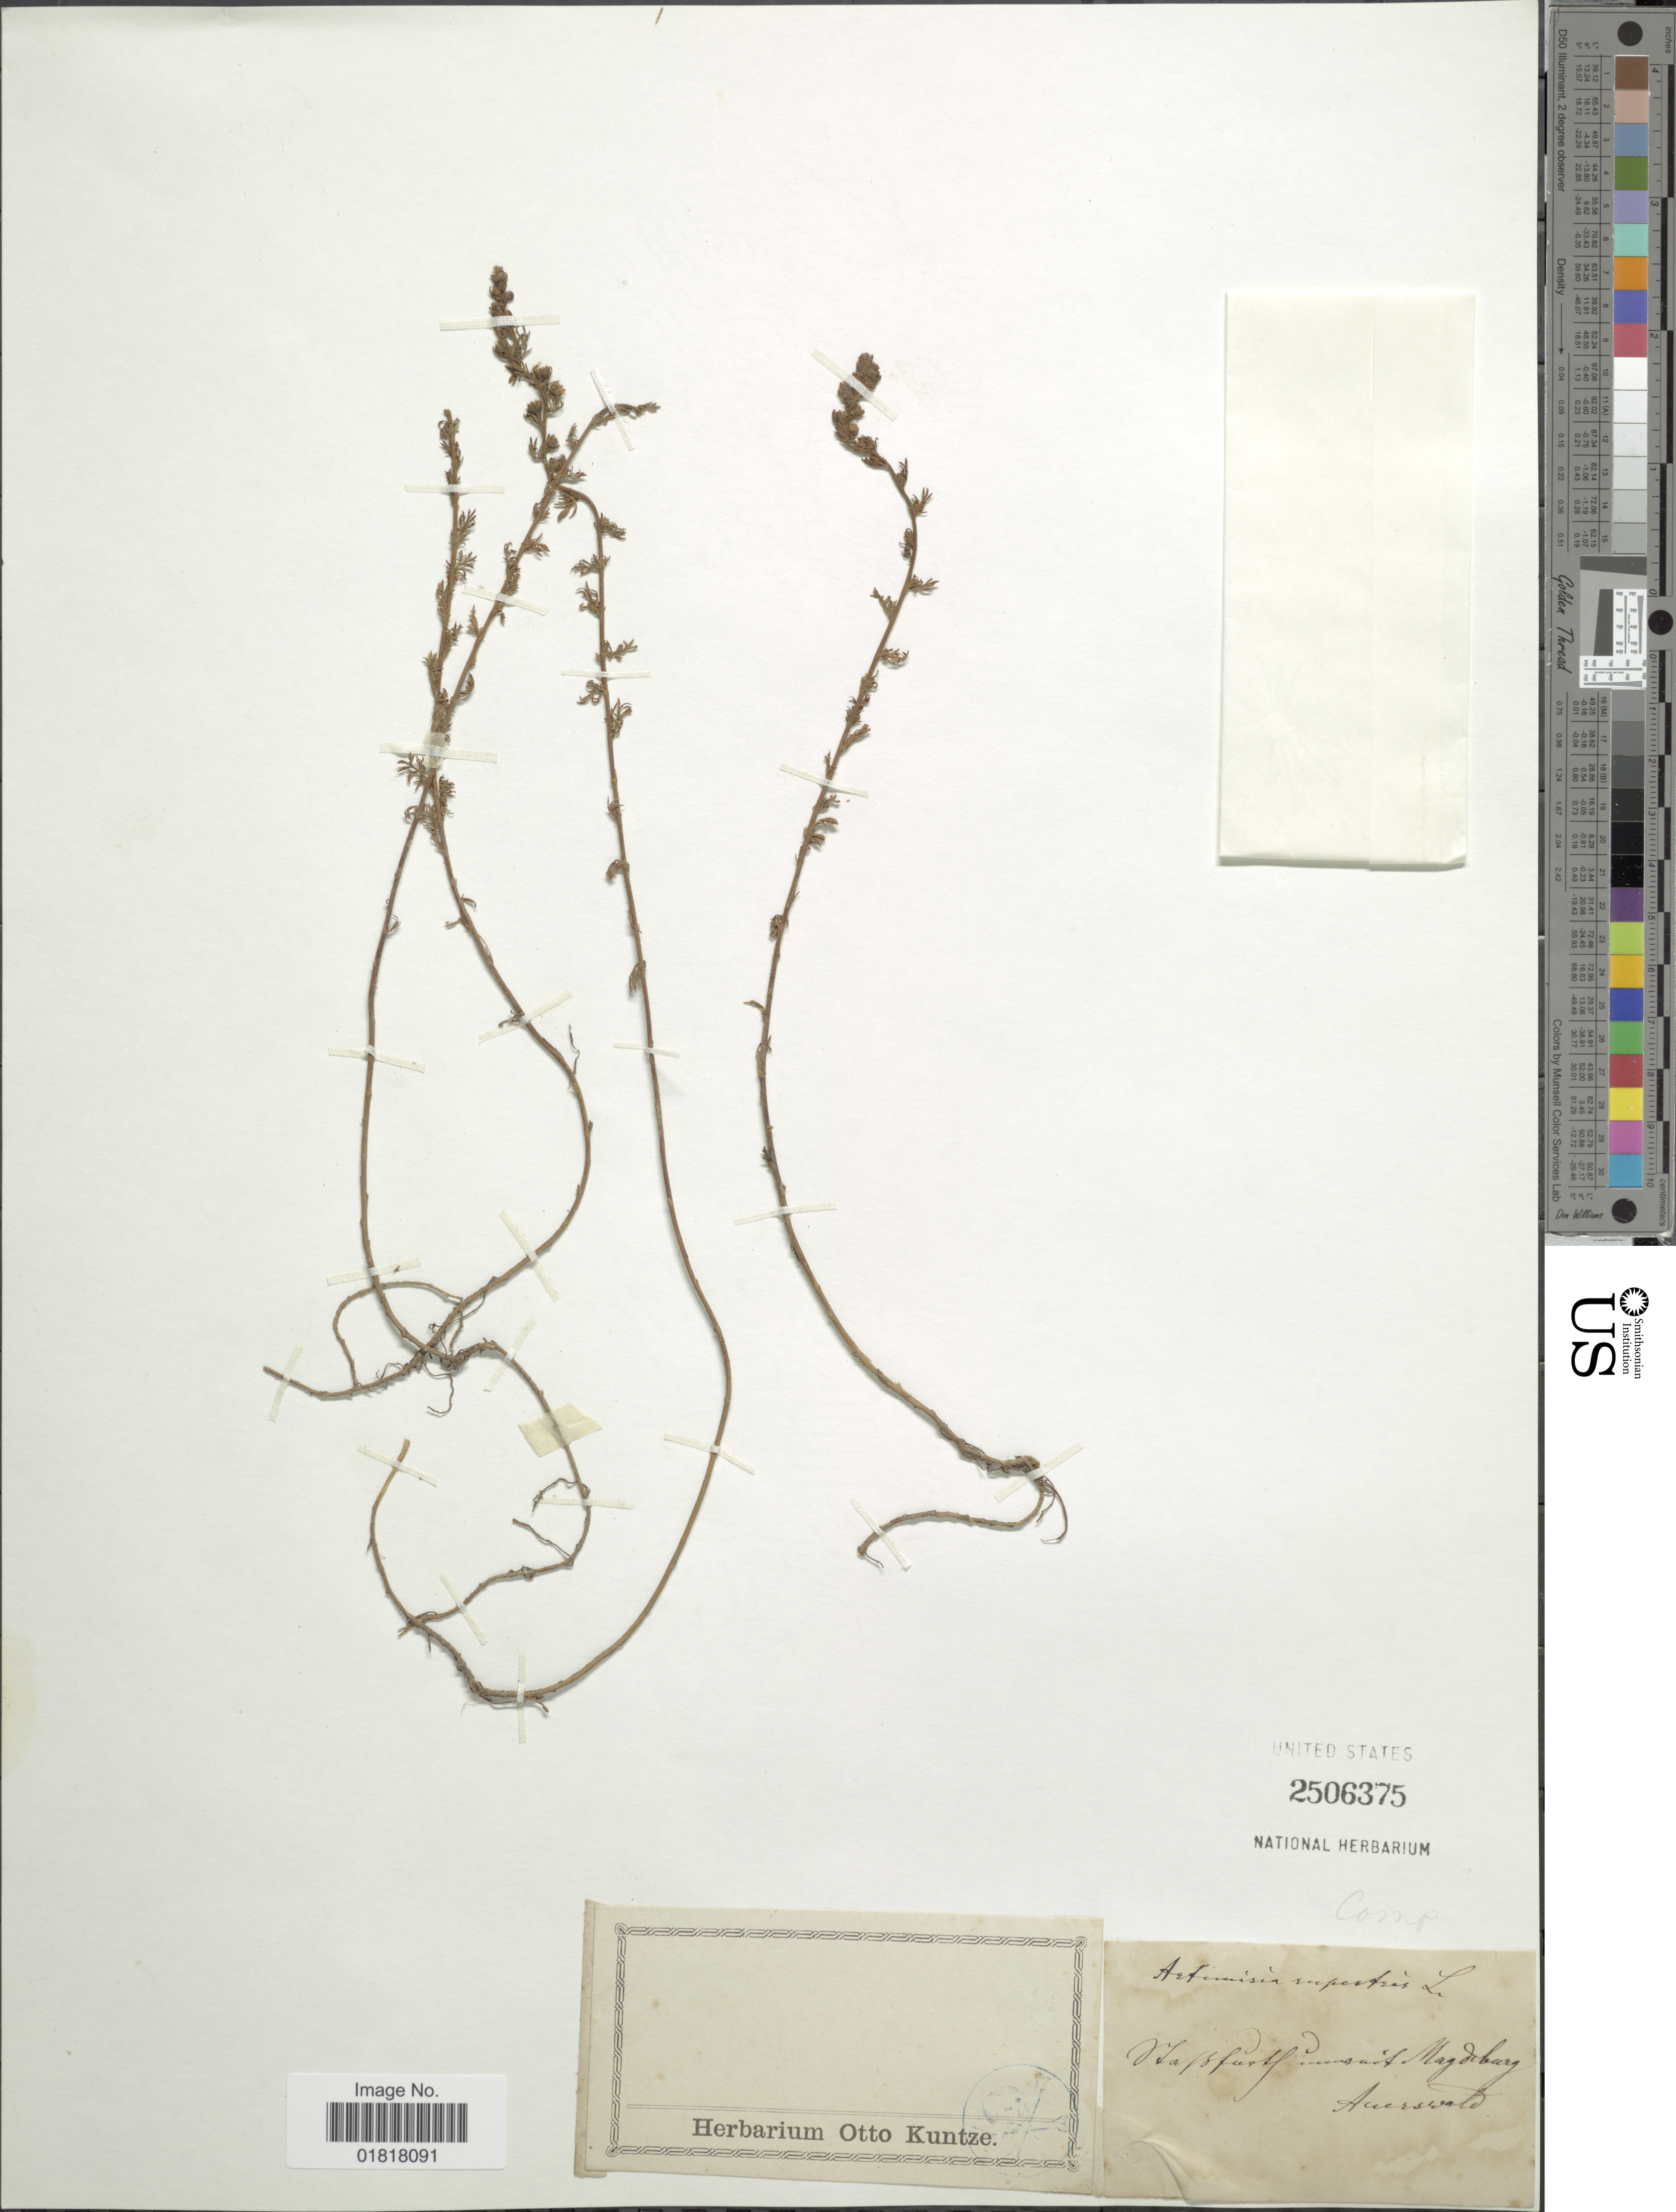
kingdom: Plantae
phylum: Tracheophyta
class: Magnoliopsida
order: Asterales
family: Asteraceae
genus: Artemisia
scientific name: Artemisia rupestris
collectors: ex herb. Otto Kuntze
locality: Auerswald [interpreted]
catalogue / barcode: US 2506375